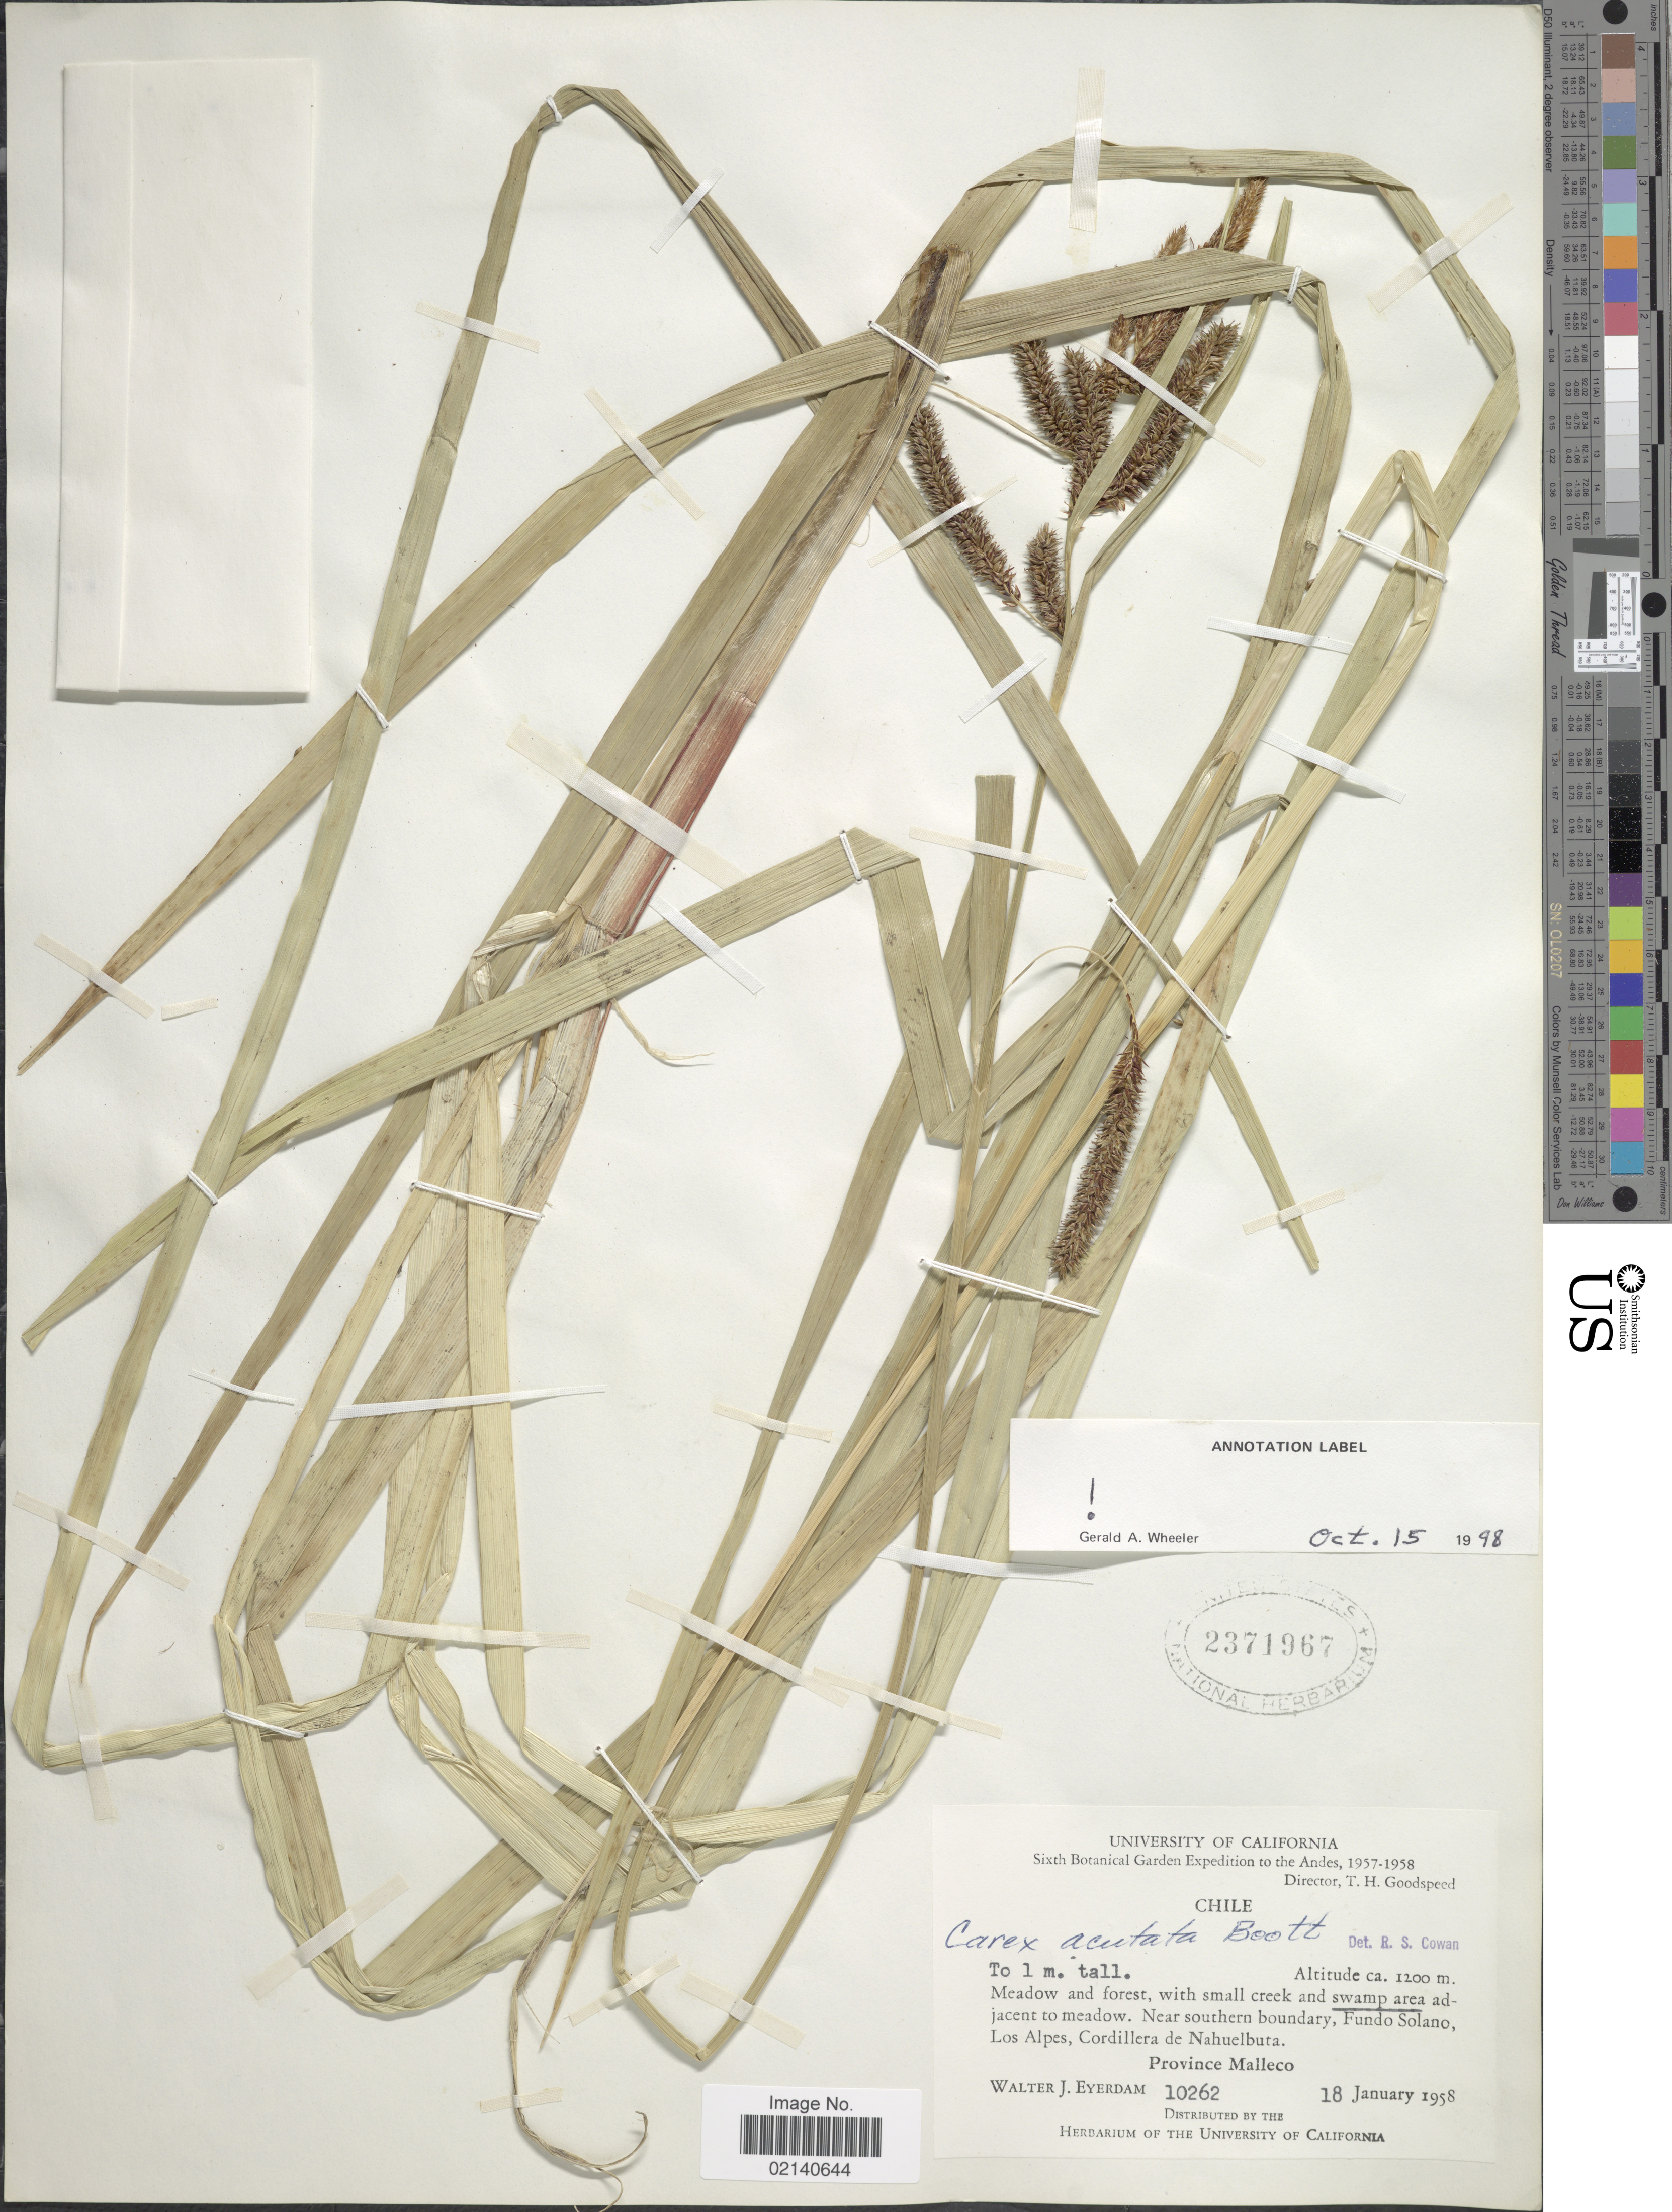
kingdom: Plantae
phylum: Tracheophyta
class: Liliopsida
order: Poales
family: Cyperaceae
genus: Carex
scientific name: Carex excelsa x C. multispicata Kunze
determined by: Jiménez-Mejías, P.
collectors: W. J. Eyerdam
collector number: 10262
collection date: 1958-01-18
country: Chile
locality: Near southern boundary, Fundo Solano, Los Alpes, Cordillera de Nahuelbuta. Province Malleco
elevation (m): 1200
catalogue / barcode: US 2371967